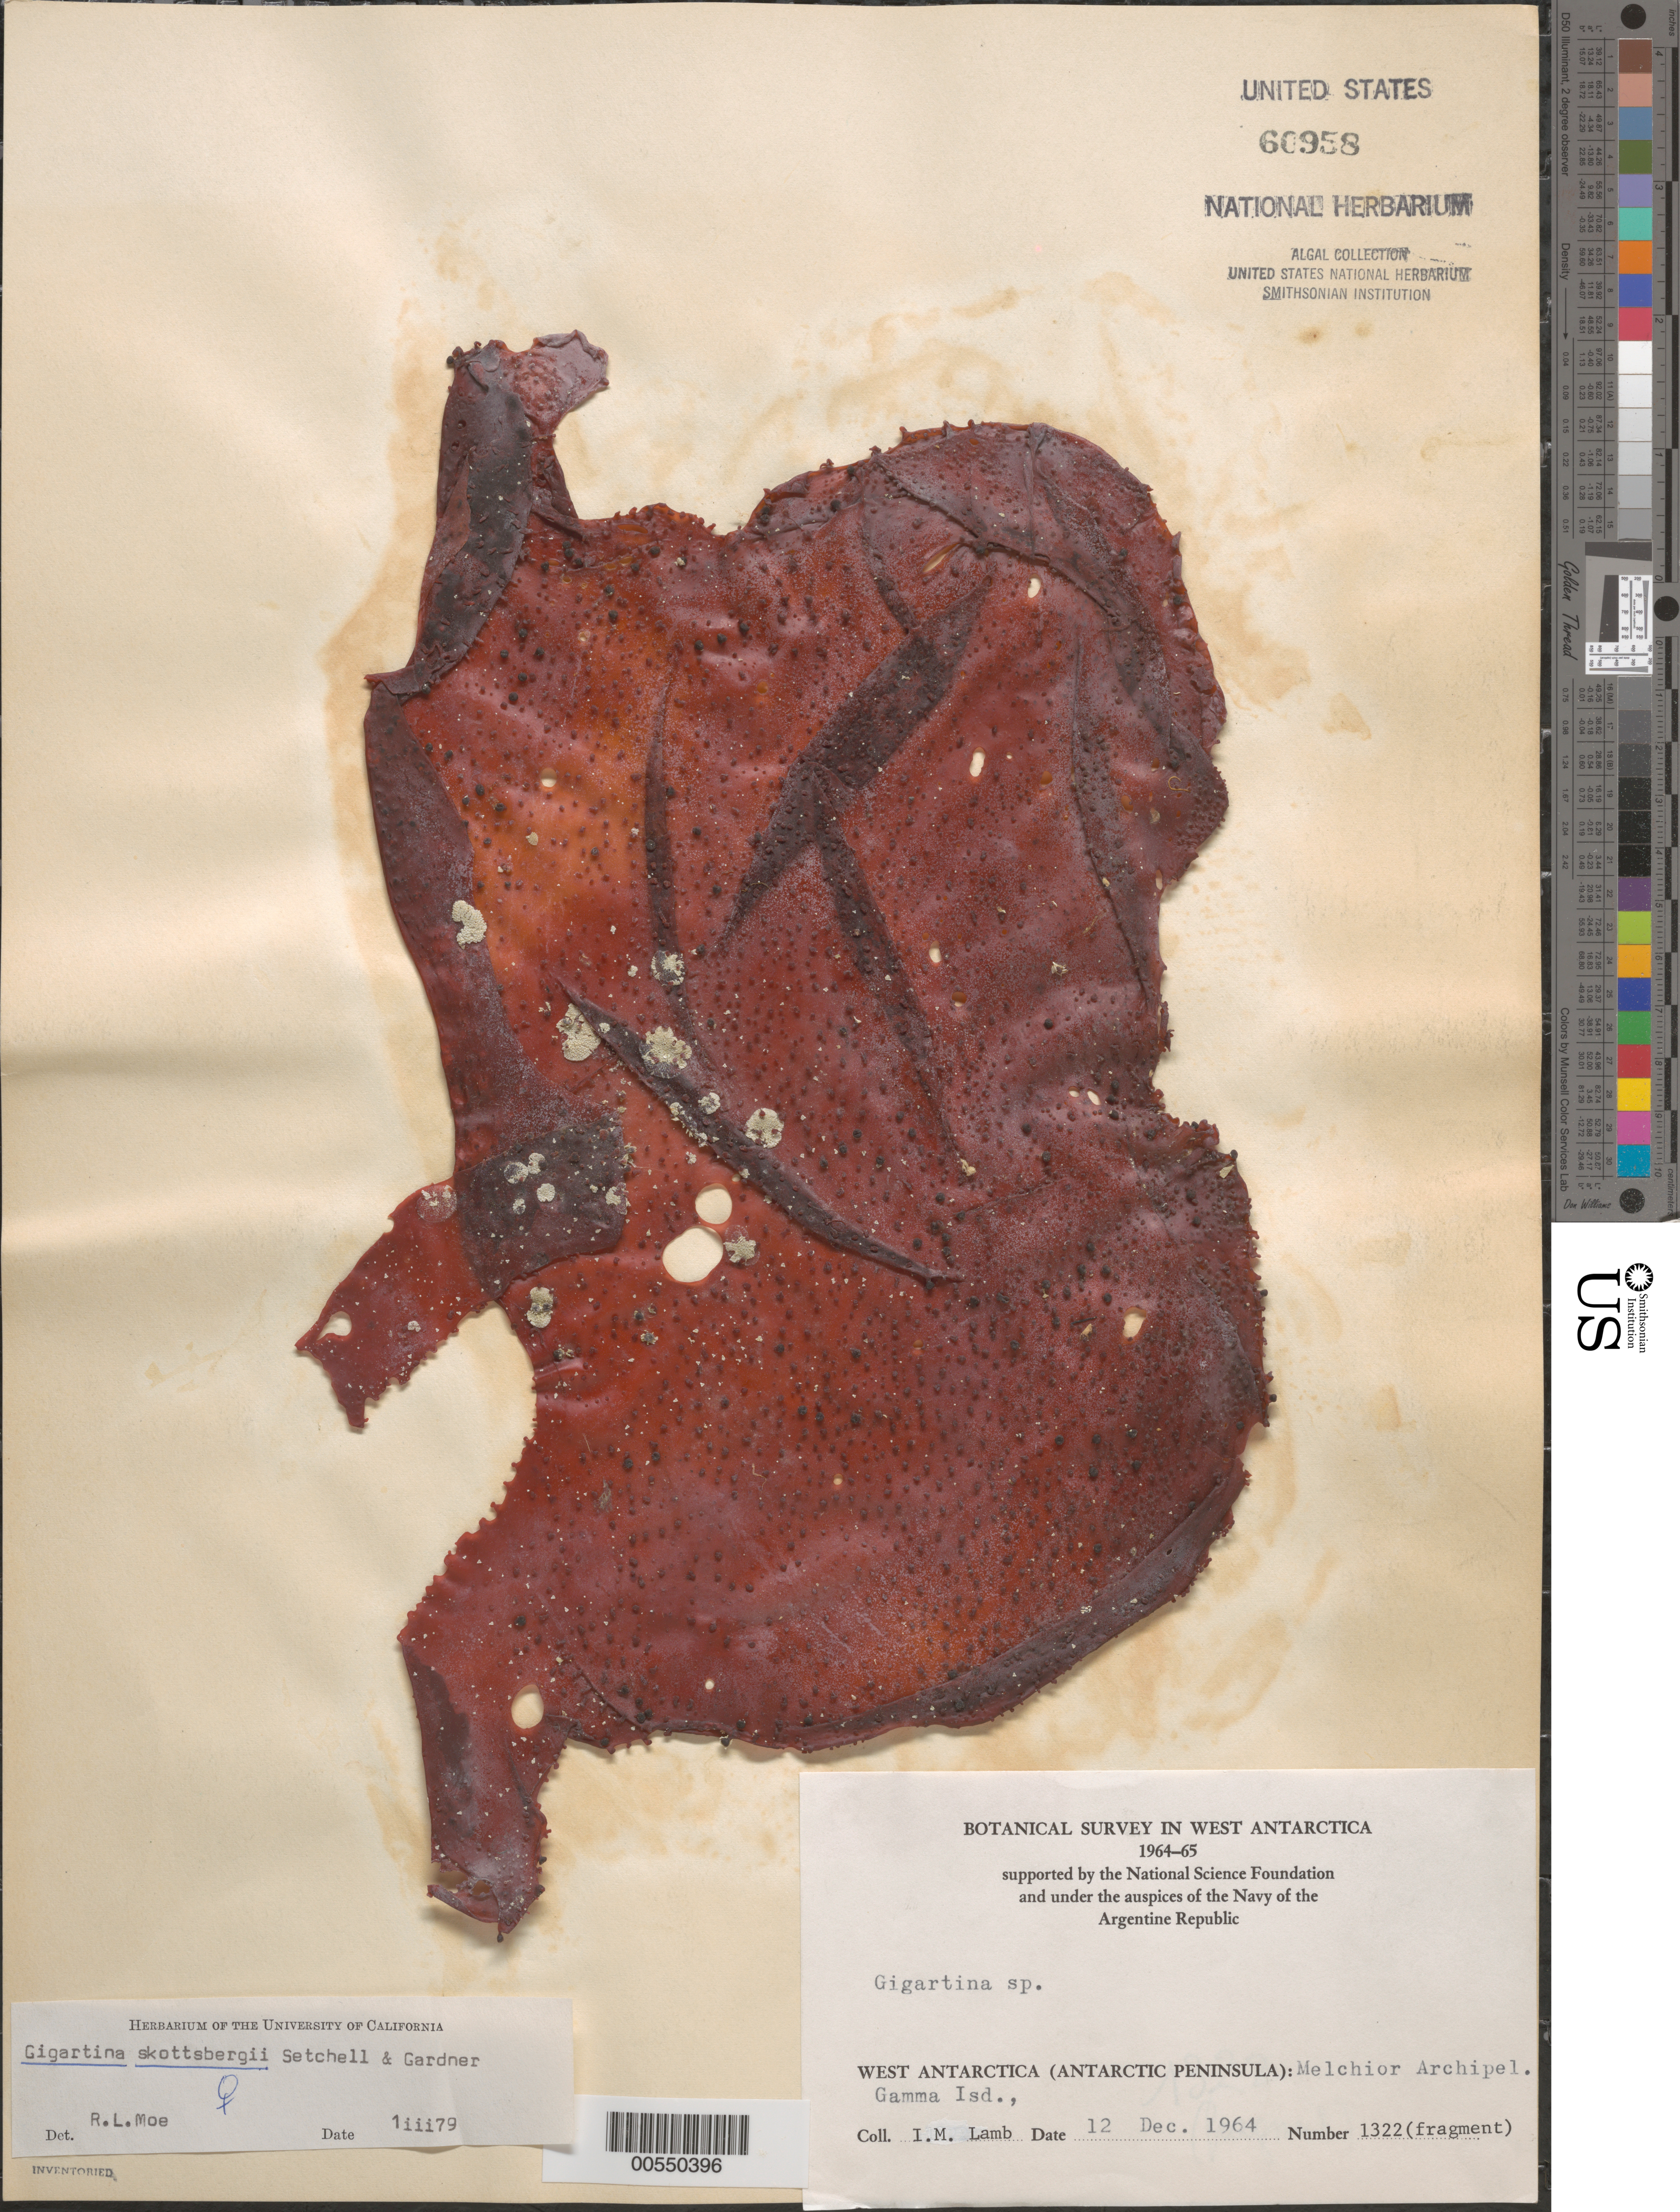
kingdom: Plantae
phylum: Rhodophyta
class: Florideophyceae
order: Gigartinales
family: Gigartinaceae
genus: Sarcopeltis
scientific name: Sarcopeltis skottsbergii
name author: (Setchell & N.L. Gardner) Hommersand et al.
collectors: I. M. Lamb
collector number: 1322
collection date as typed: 12 Dec 1964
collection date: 1964-12-12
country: Antarctica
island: Gamma Island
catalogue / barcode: US 60958